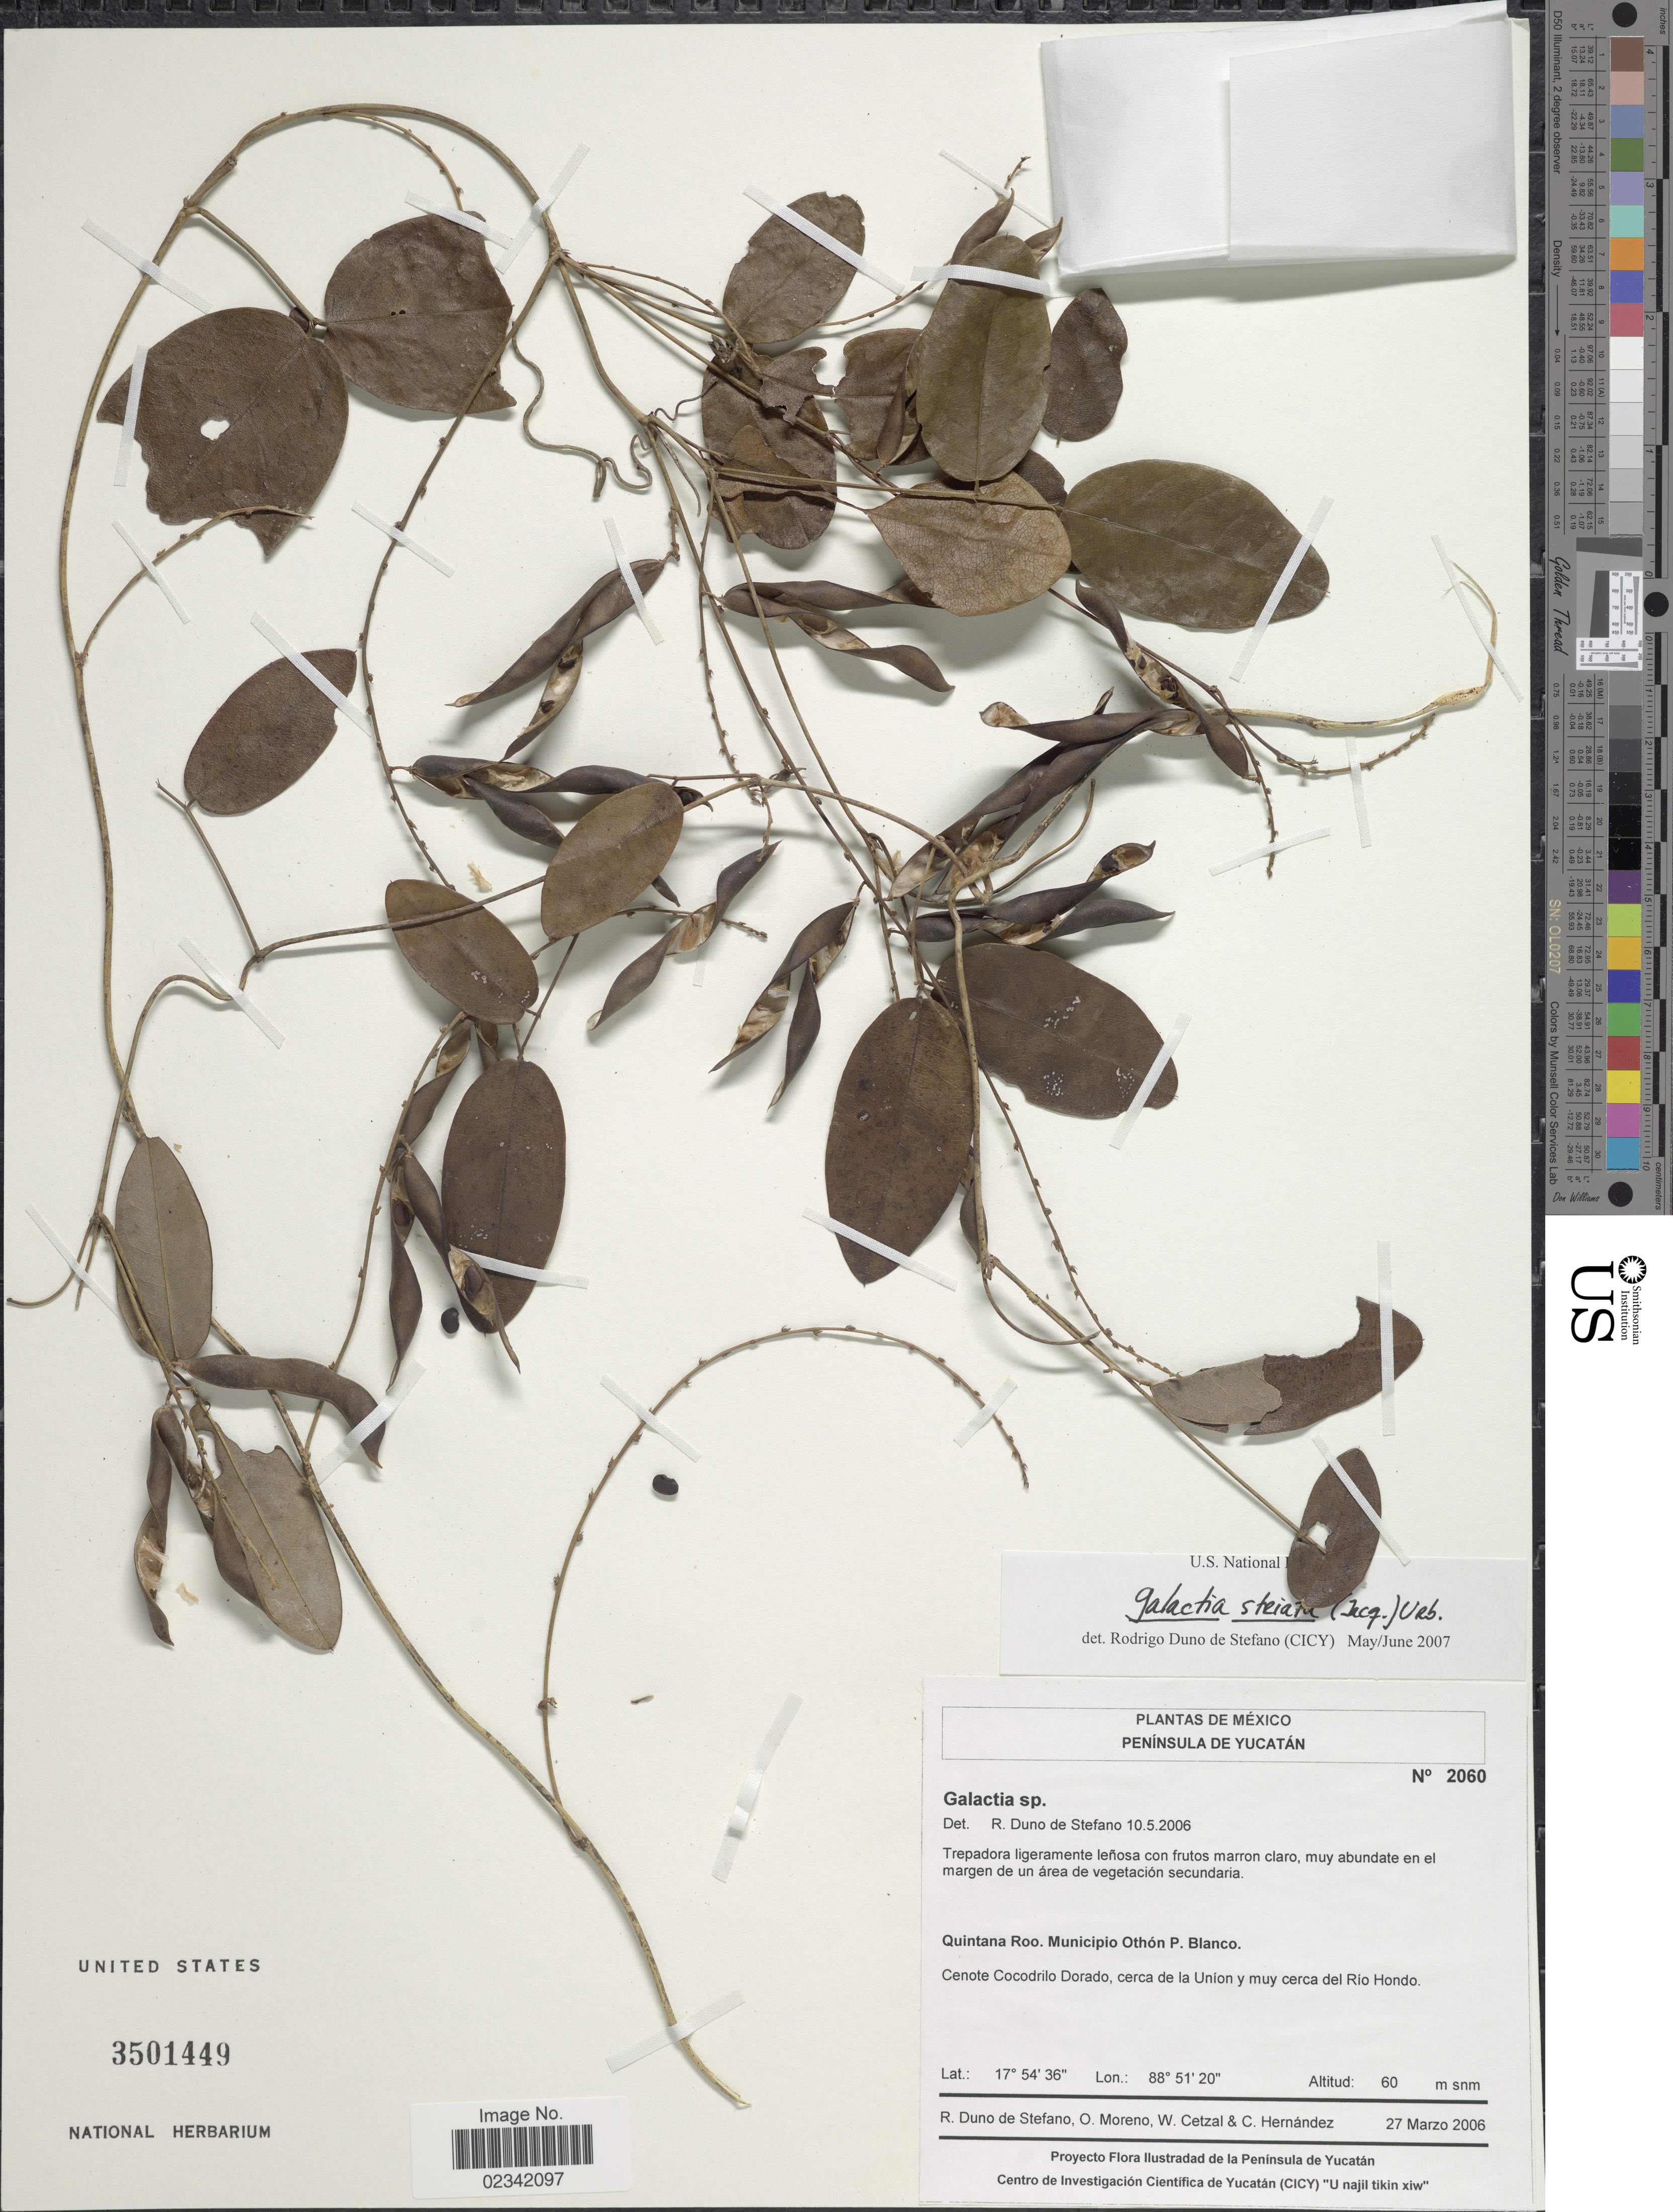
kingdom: Plantae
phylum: Tracheophyta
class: Magnoliopsida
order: Fabales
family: Fabaceae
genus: Galactia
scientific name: Galactia striata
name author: (Jacq.) Urb.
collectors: R. Duno de Stefano, O. Moreno, W. Cetzal & C. Hernandez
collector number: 2060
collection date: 2006-03-27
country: Mexico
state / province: Quintana Roo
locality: Peninsula De Yucatan, Quintana Roo, Municipio Othon P. Blanco, Cenote Cocodrilo Dorado, cerca de la Union y muy cerca del Rio Hondo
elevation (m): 60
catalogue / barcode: US 3501449